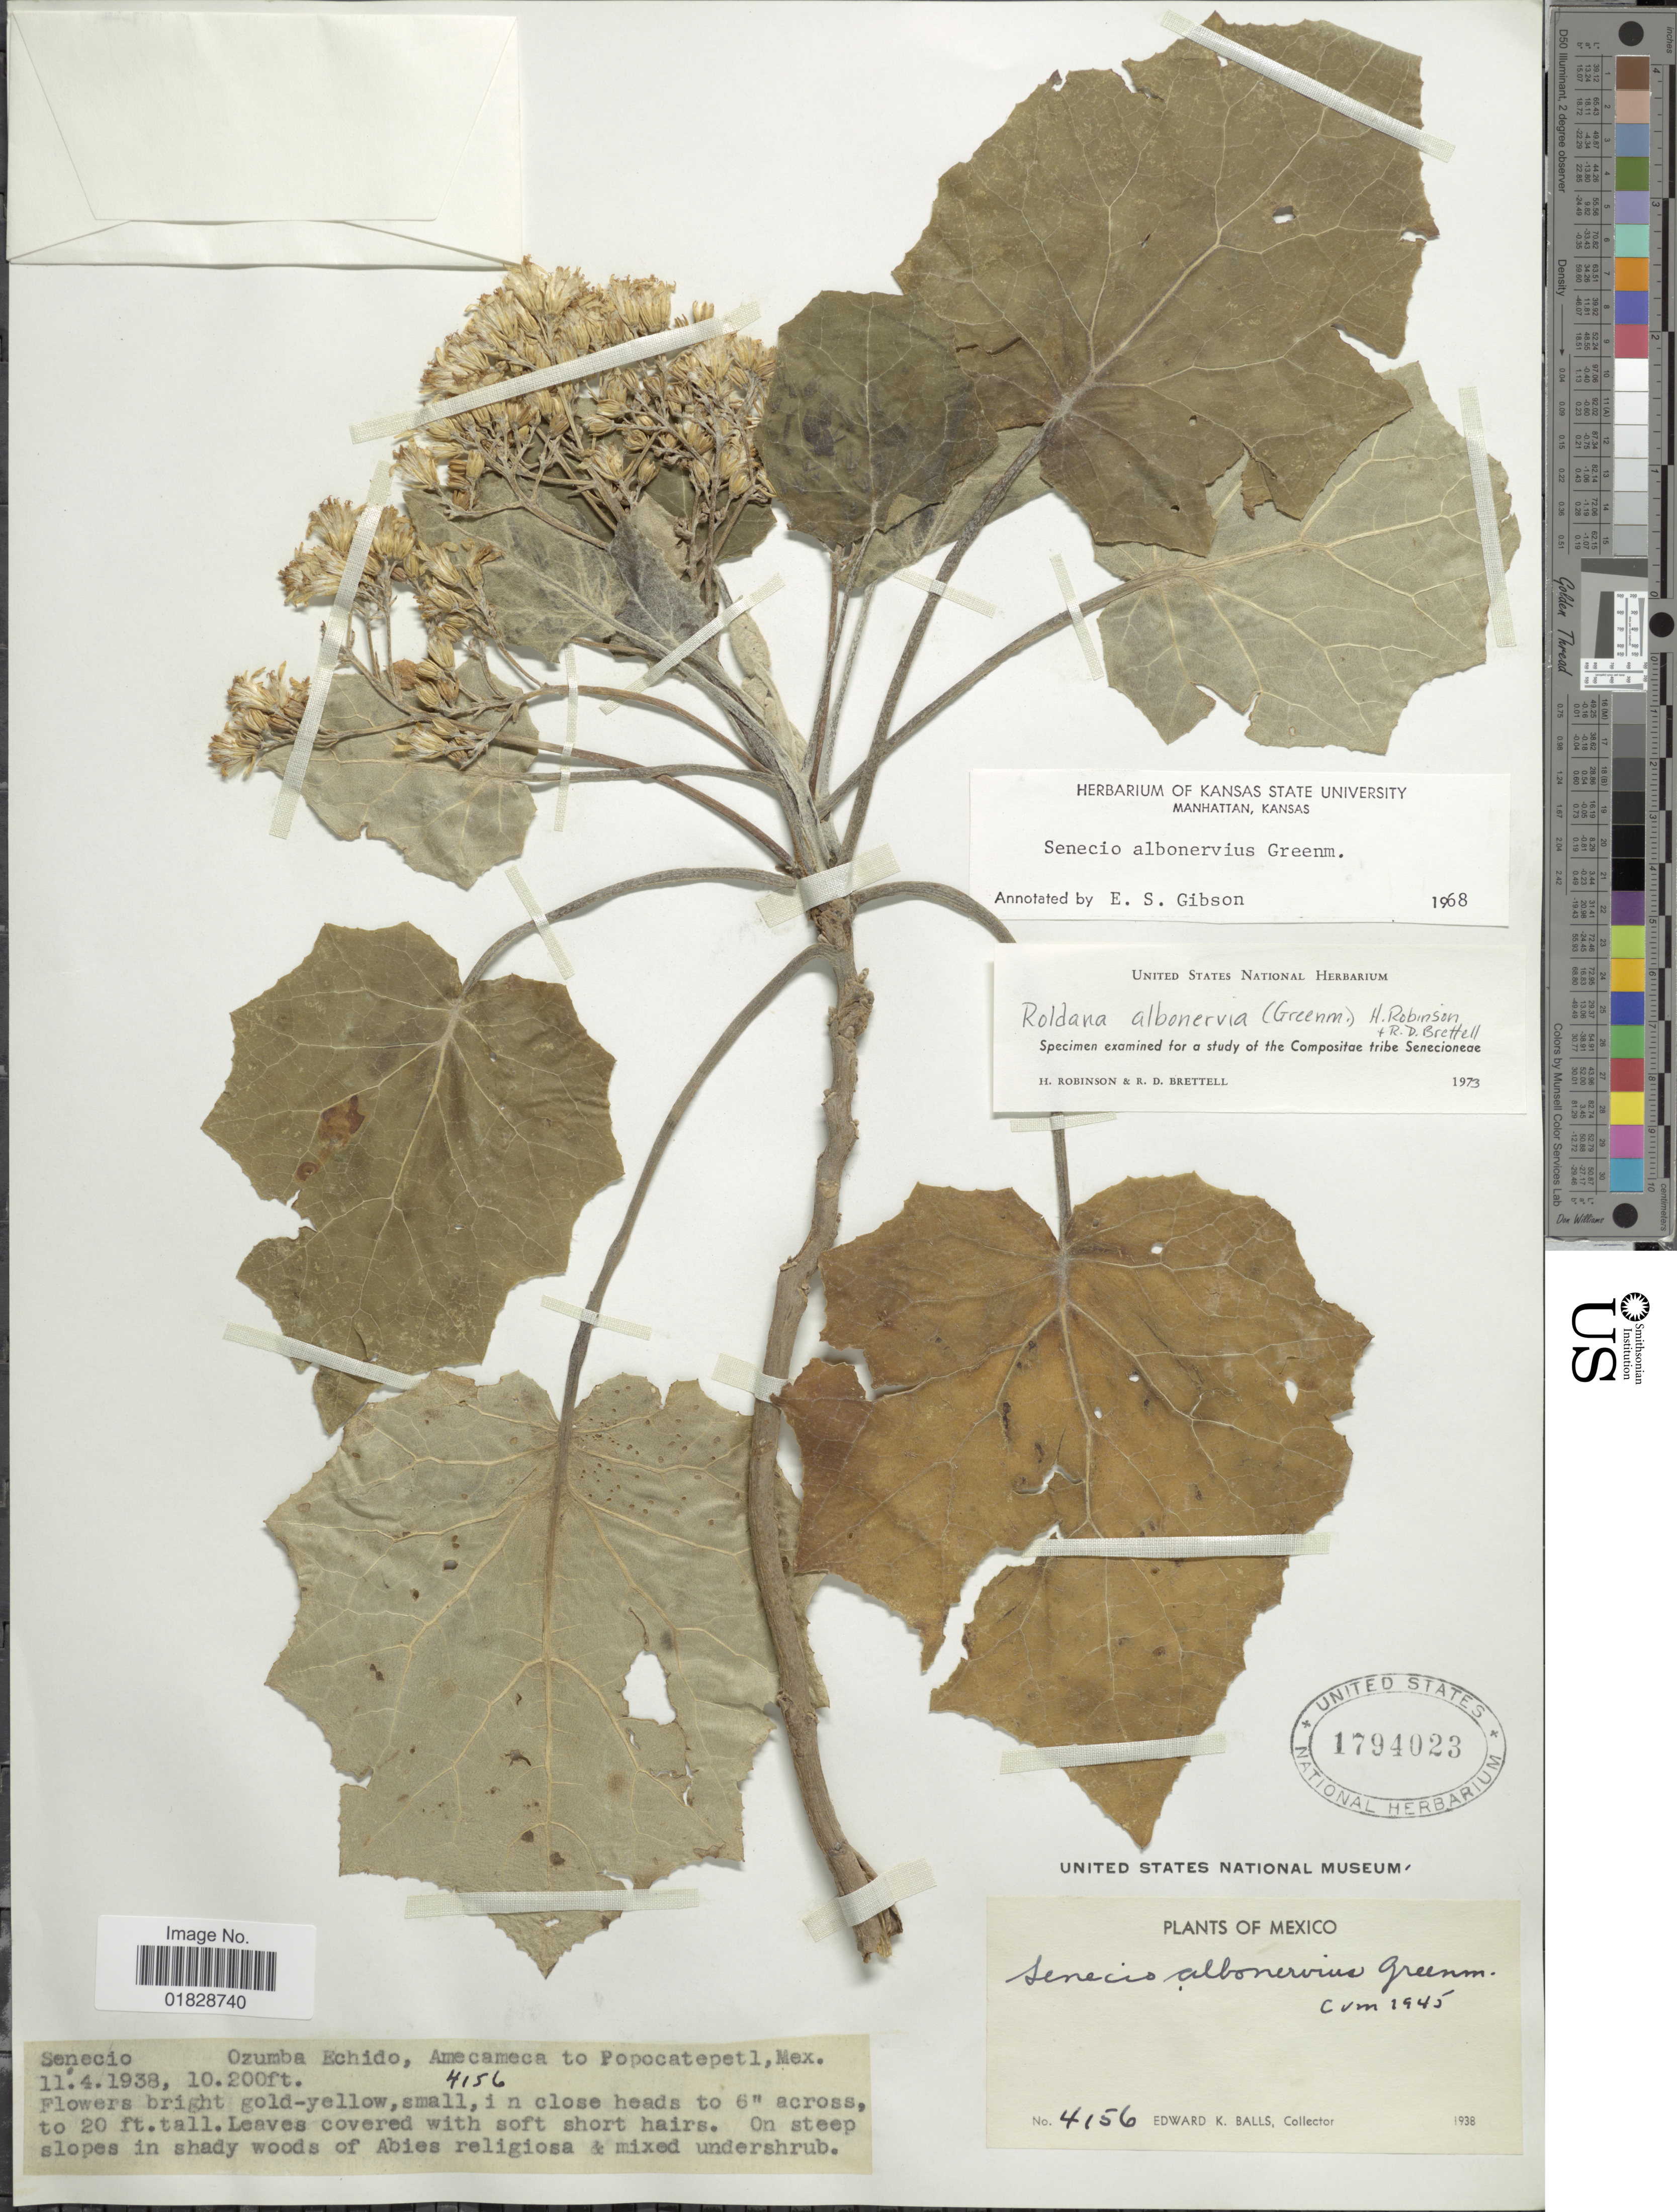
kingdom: Plantae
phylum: Tracheophyta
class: Magnoliopsida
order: Asterales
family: Asteraceae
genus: Roldana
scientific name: Roldana albonervia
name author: (Greenm.) H. Rob. & Brettell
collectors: E. K. Balls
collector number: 4156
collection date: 1938-04-11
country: Mexico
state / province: México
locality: Ozumba Echido, Amecameca to Popocatepetl, Mex.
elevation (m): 3109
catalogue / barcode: US 1794023